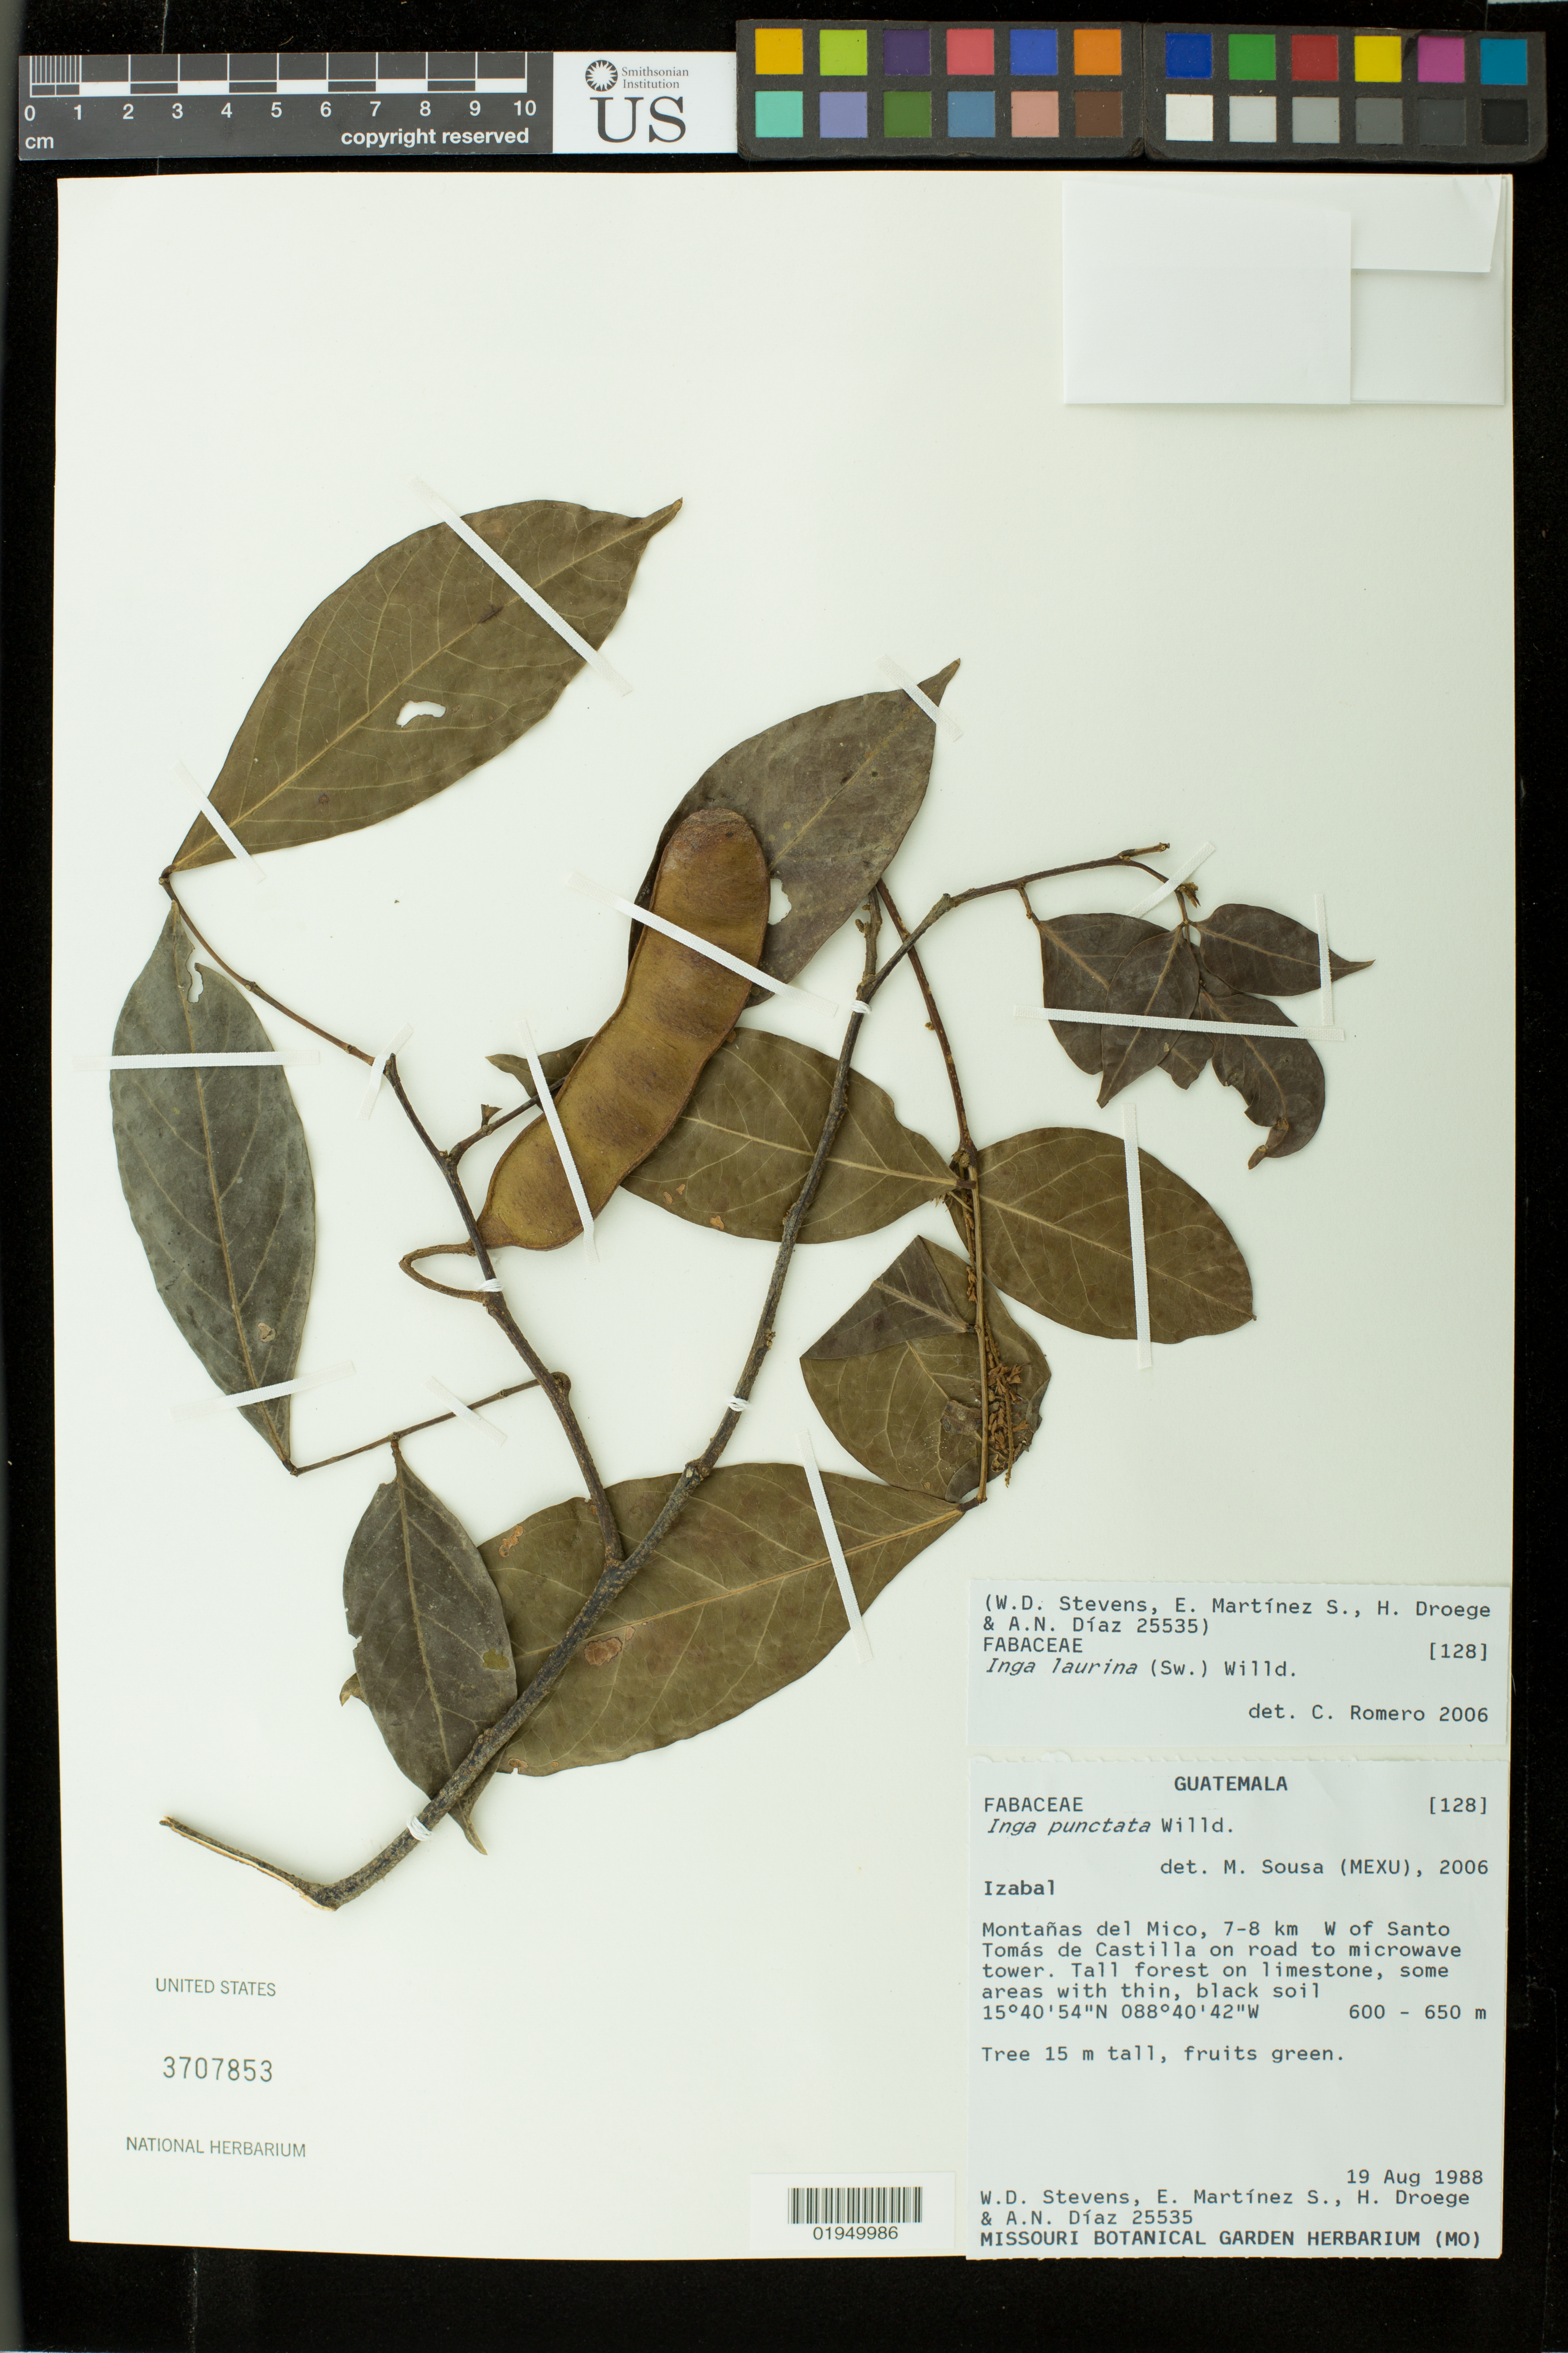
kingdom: Plantae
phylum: Tracheophyta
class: Magnoliopsida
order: Fabales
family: Fabaceae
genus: Inga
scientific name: Inga laurina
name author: (Sw.) Willd.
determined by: Romero de T., C.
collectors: W. D. Stevens, E. Martínez S., H. Droege & A. Diaz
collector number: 25535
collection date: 1988-08-19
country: Guatemala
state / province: Izabal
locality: Montanas del Mico, 7-8 km W of Santo Tomas de Castilla on road to microwave tower.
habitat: Tall forest on limestone, some areas with thin, black soil.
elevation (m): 600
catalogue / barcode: US 3707853